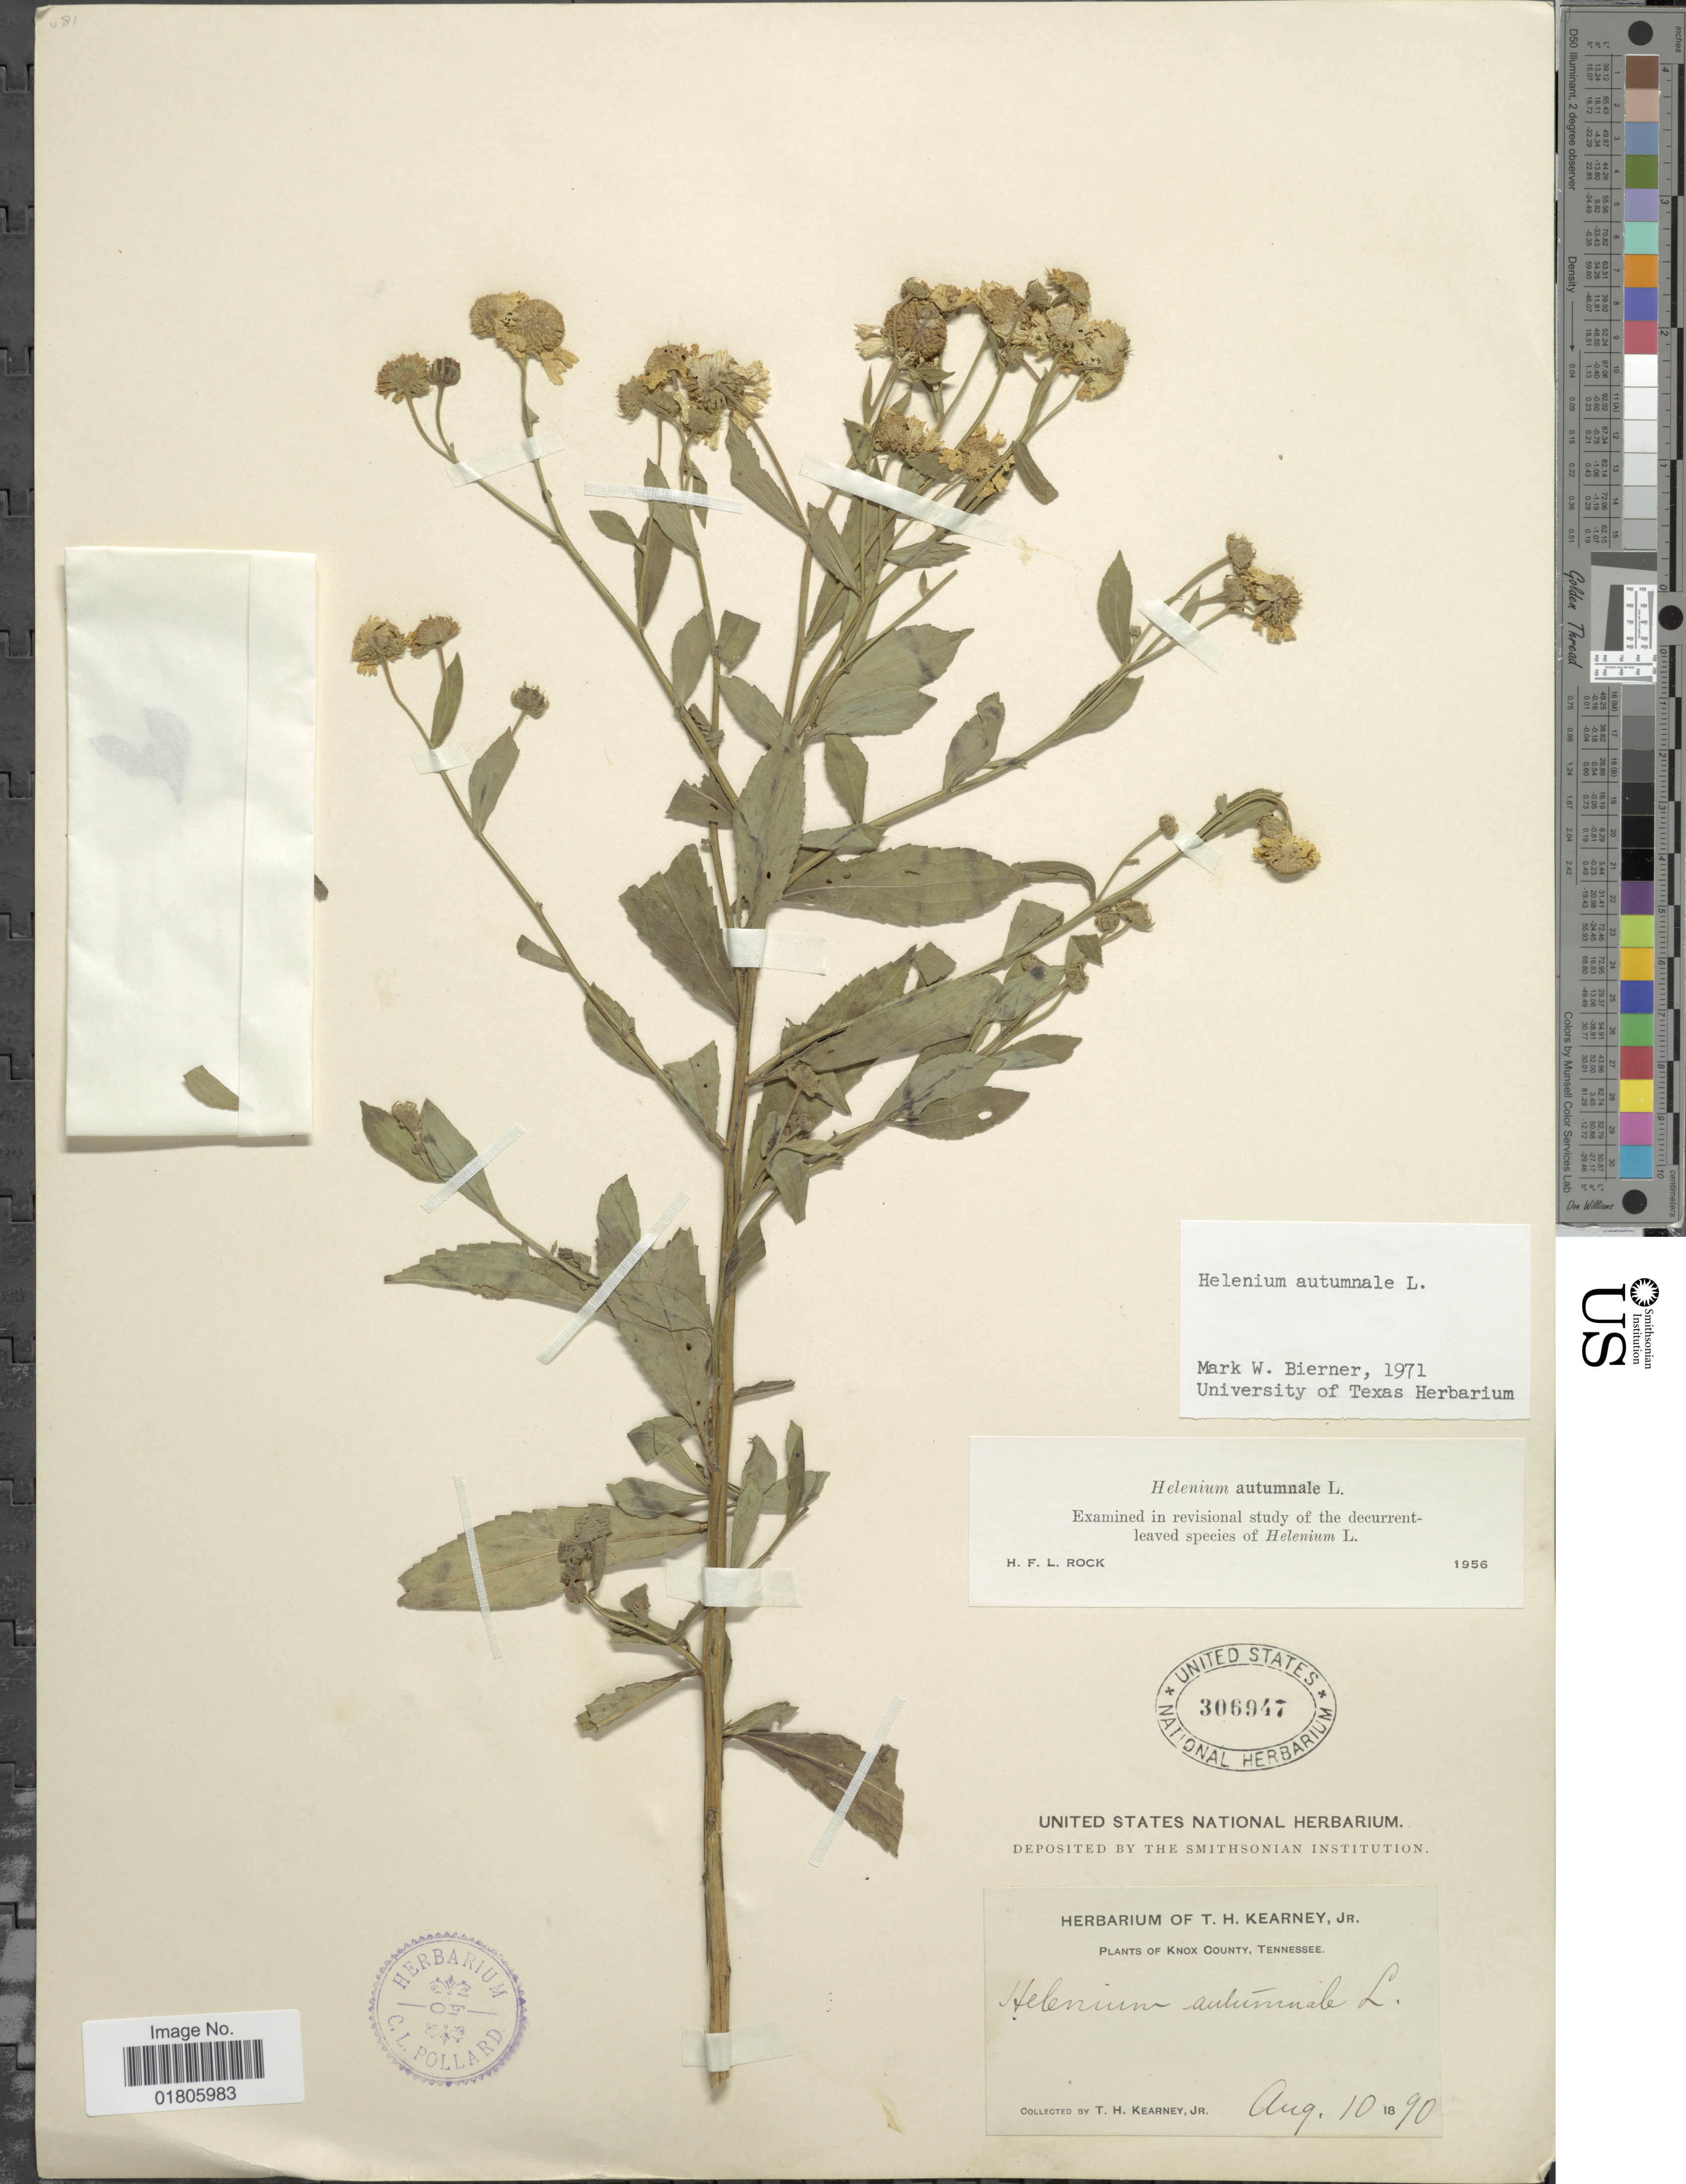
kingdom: Plantae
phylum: Tracheophyta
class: Magnoliopsida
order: Asterales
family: Asteraceae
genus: Helenium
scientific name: Helenium autumnale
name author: L.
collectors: T. H. Kearney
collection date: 1890-08-10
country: United States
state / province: Tennessee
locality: Knox County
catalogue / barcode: US 306947